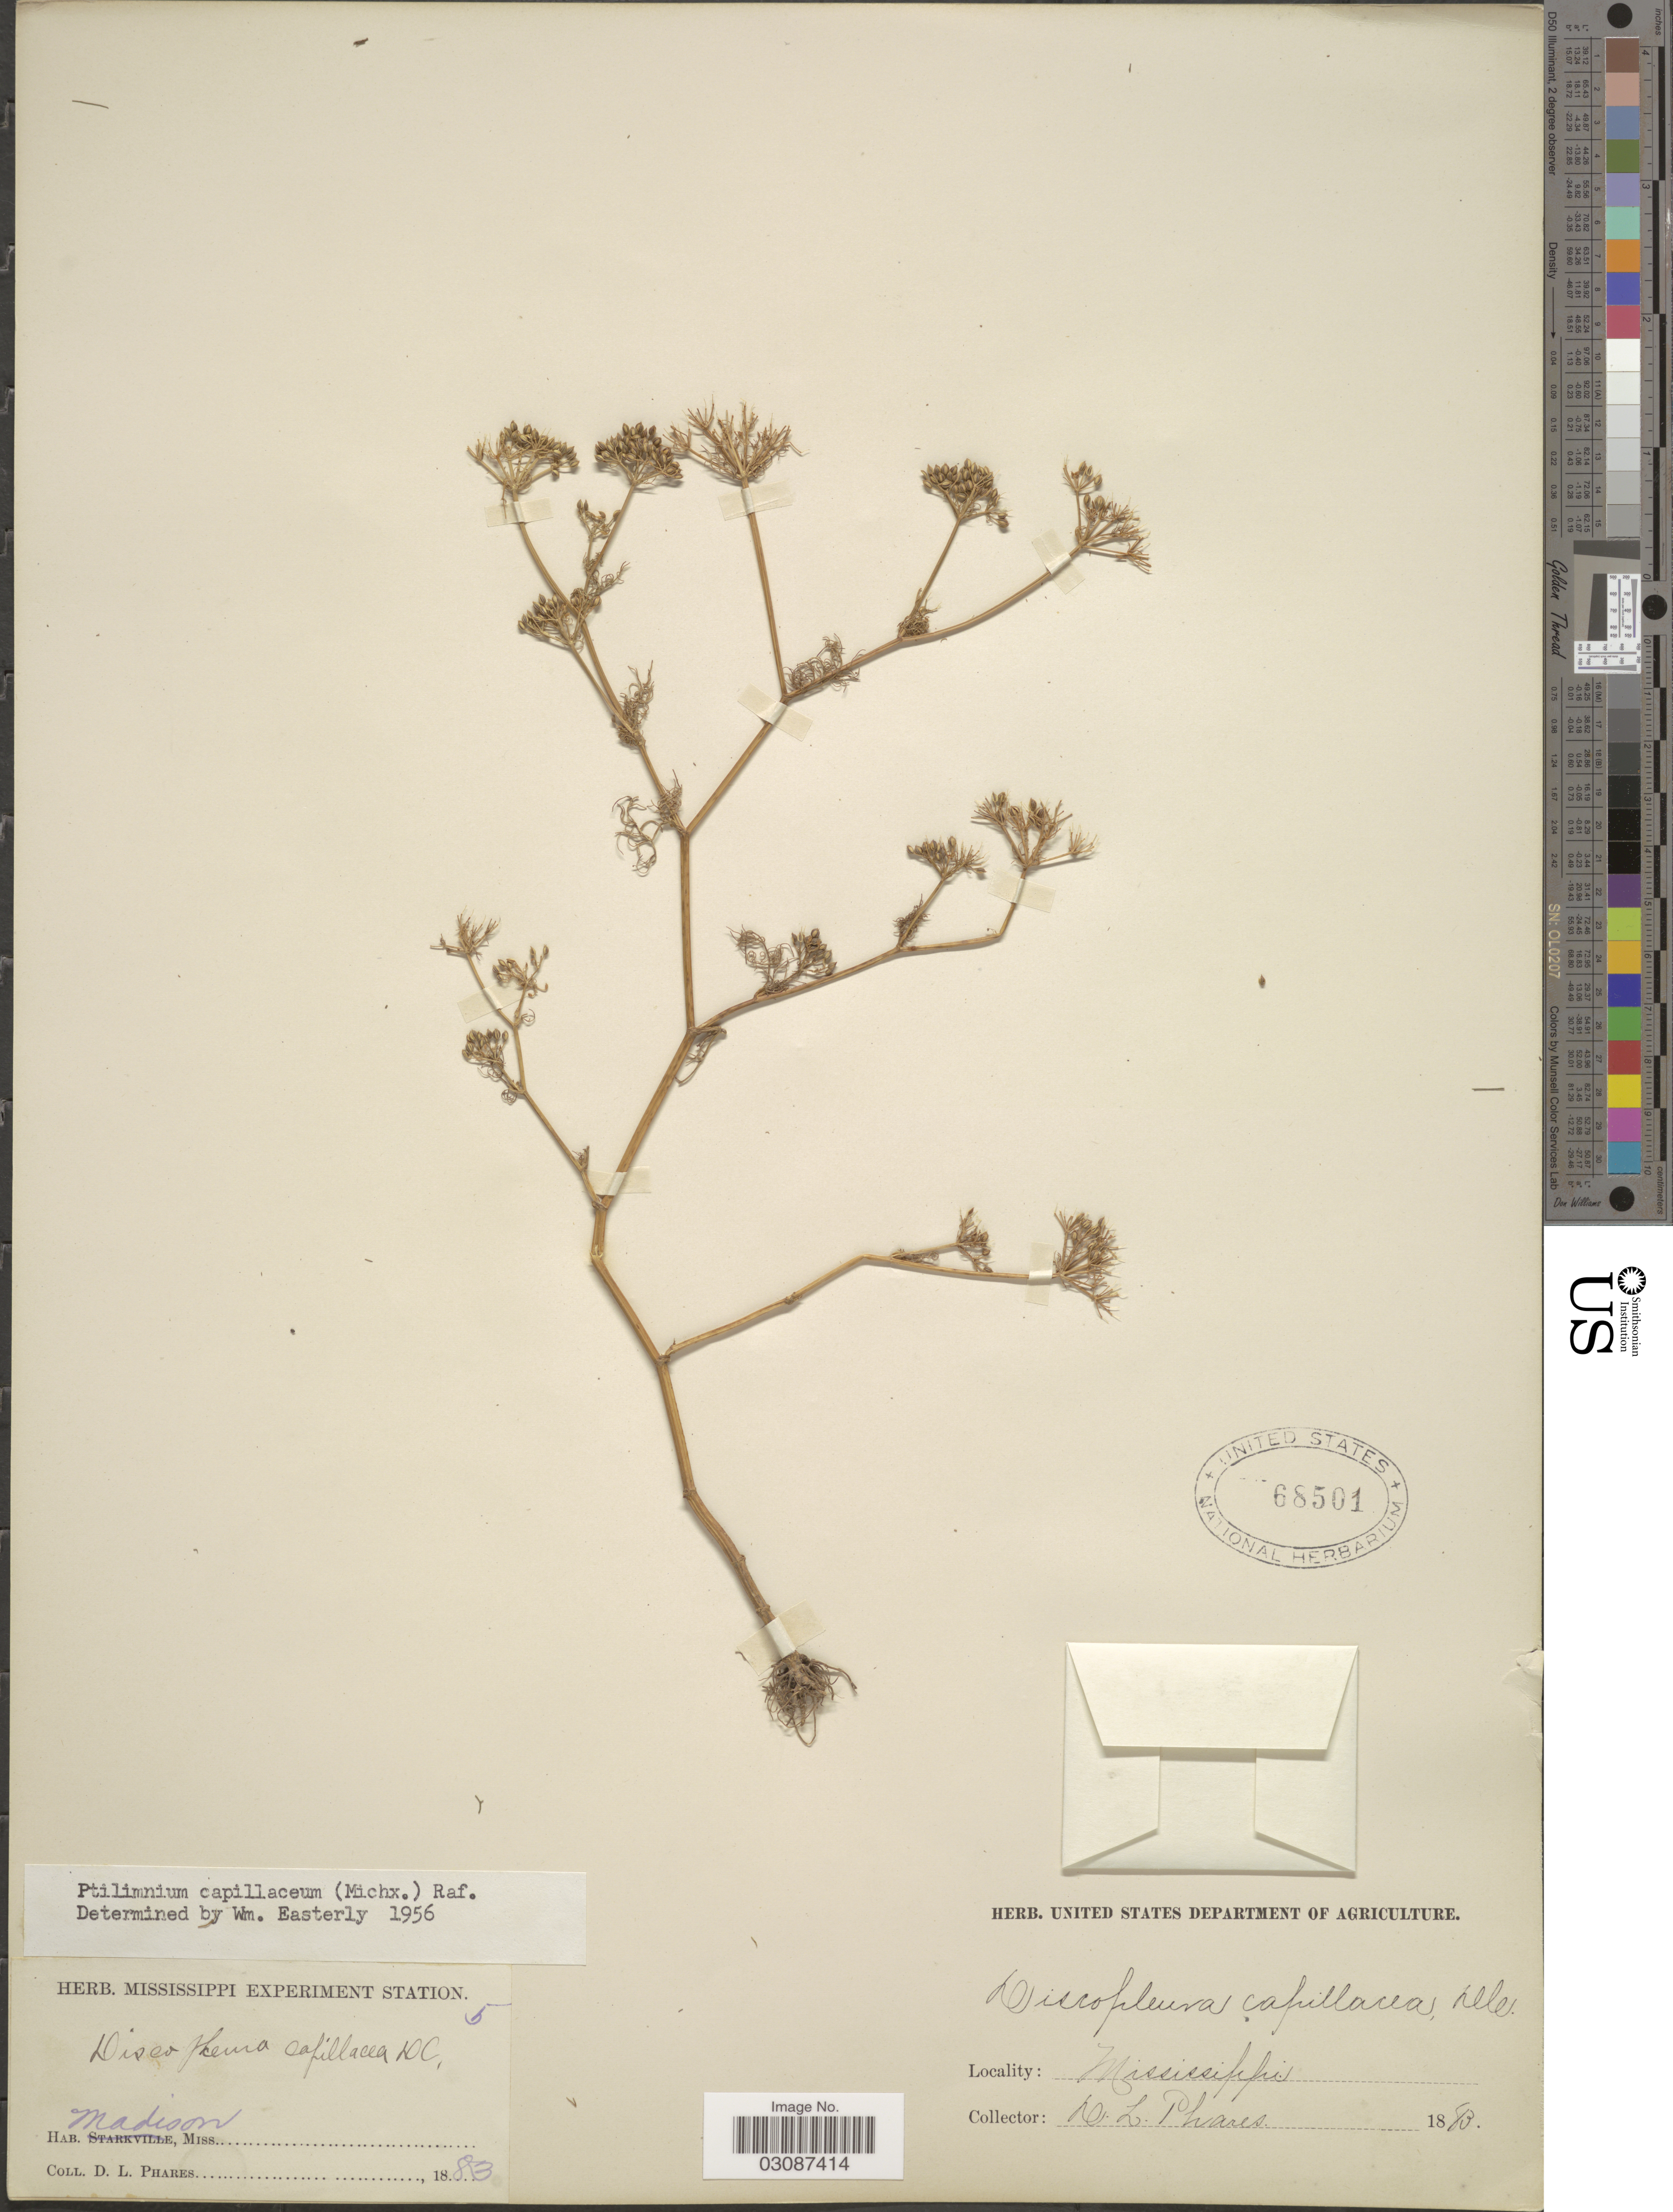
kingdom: Plantae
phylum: Tracheophyta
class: Magnoliopsida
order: Apiales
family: Apiaceae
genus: Ptilimnium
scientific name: Ptilimnium capillaceum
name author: (Michx.) Raf.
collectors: D. Phares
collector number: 5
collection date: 1883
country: United States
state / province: Mississippi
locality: Madison.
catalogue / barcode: US 68501